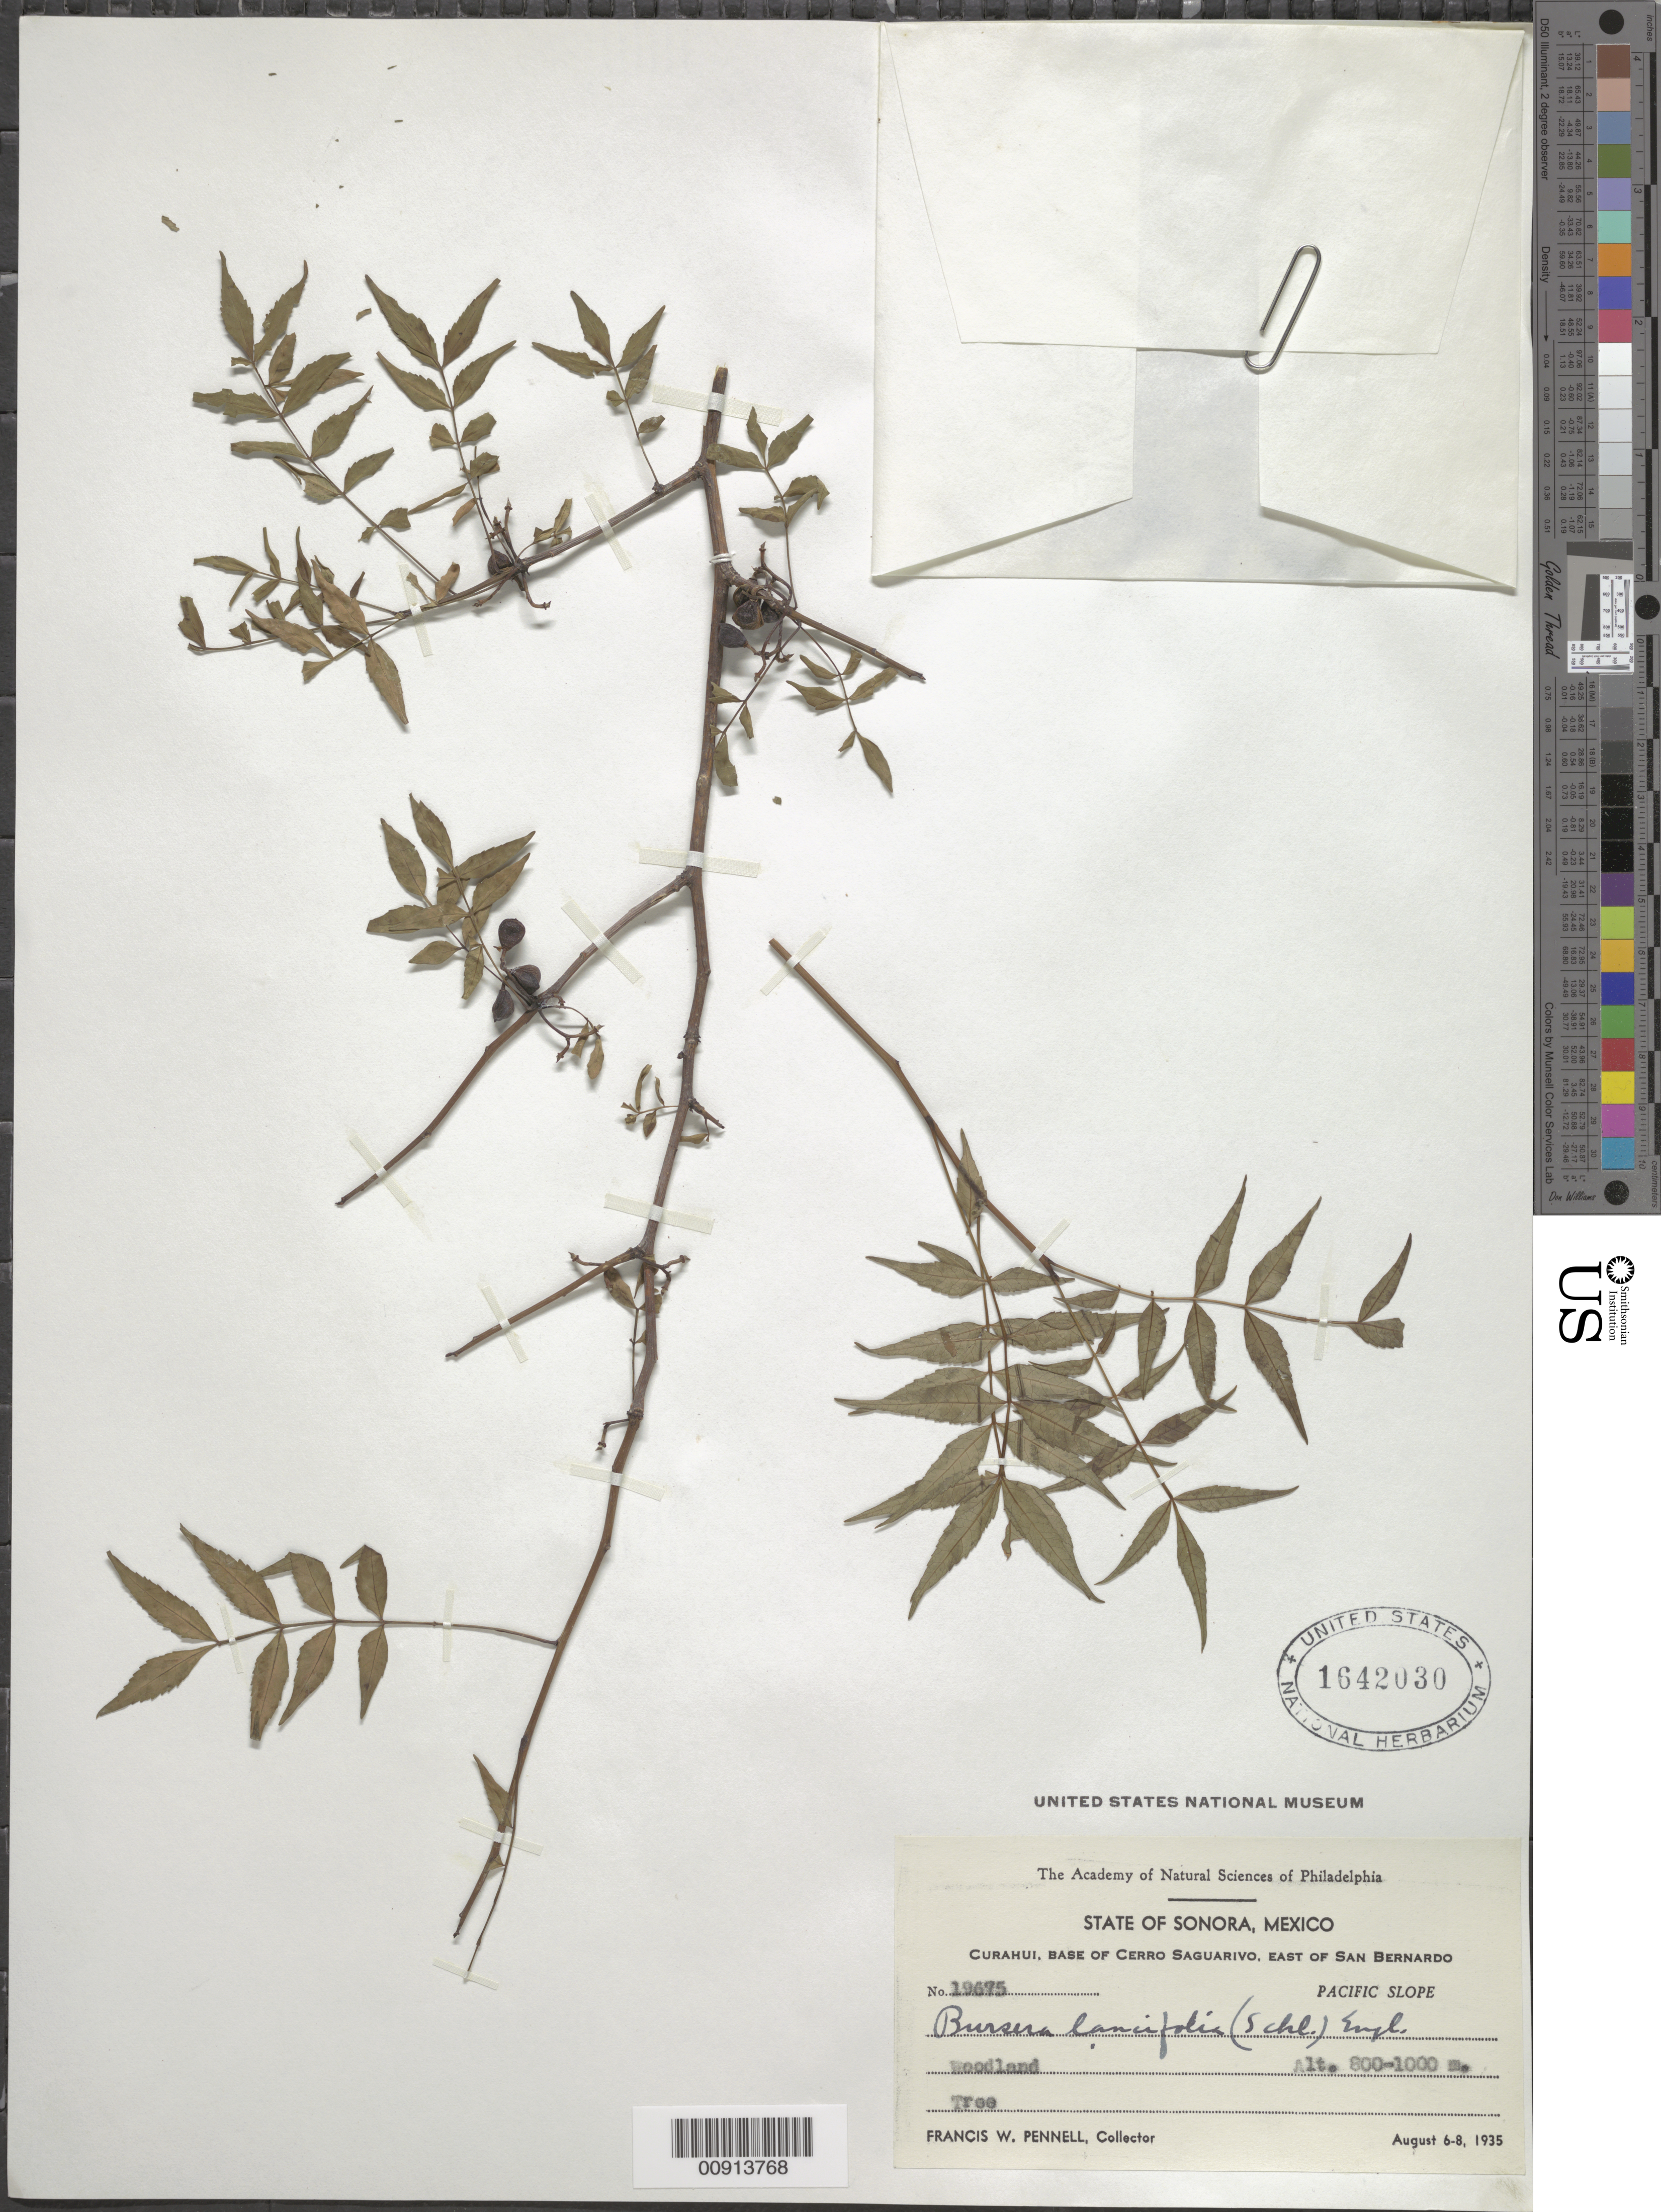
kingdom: Plantae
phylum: Tracheophyta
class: Magnoliopsida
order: Sapindales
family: Burseraceae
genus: Bursera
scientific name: Bursera lancifolia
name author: (Schltdl.) Engl.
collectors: F. W. Pennell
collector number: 19675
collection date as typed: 06 Aug 1935 to 08 Aug 1935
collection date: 1935-08-06/1935-08-08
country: Mexico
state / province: Sonora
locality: Carahui, base of Cerro Saguarivo, east of San Bernardo. State of Sonora, Pacific Slope.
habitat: Woodland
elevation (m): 1000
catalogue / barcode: US 1642030